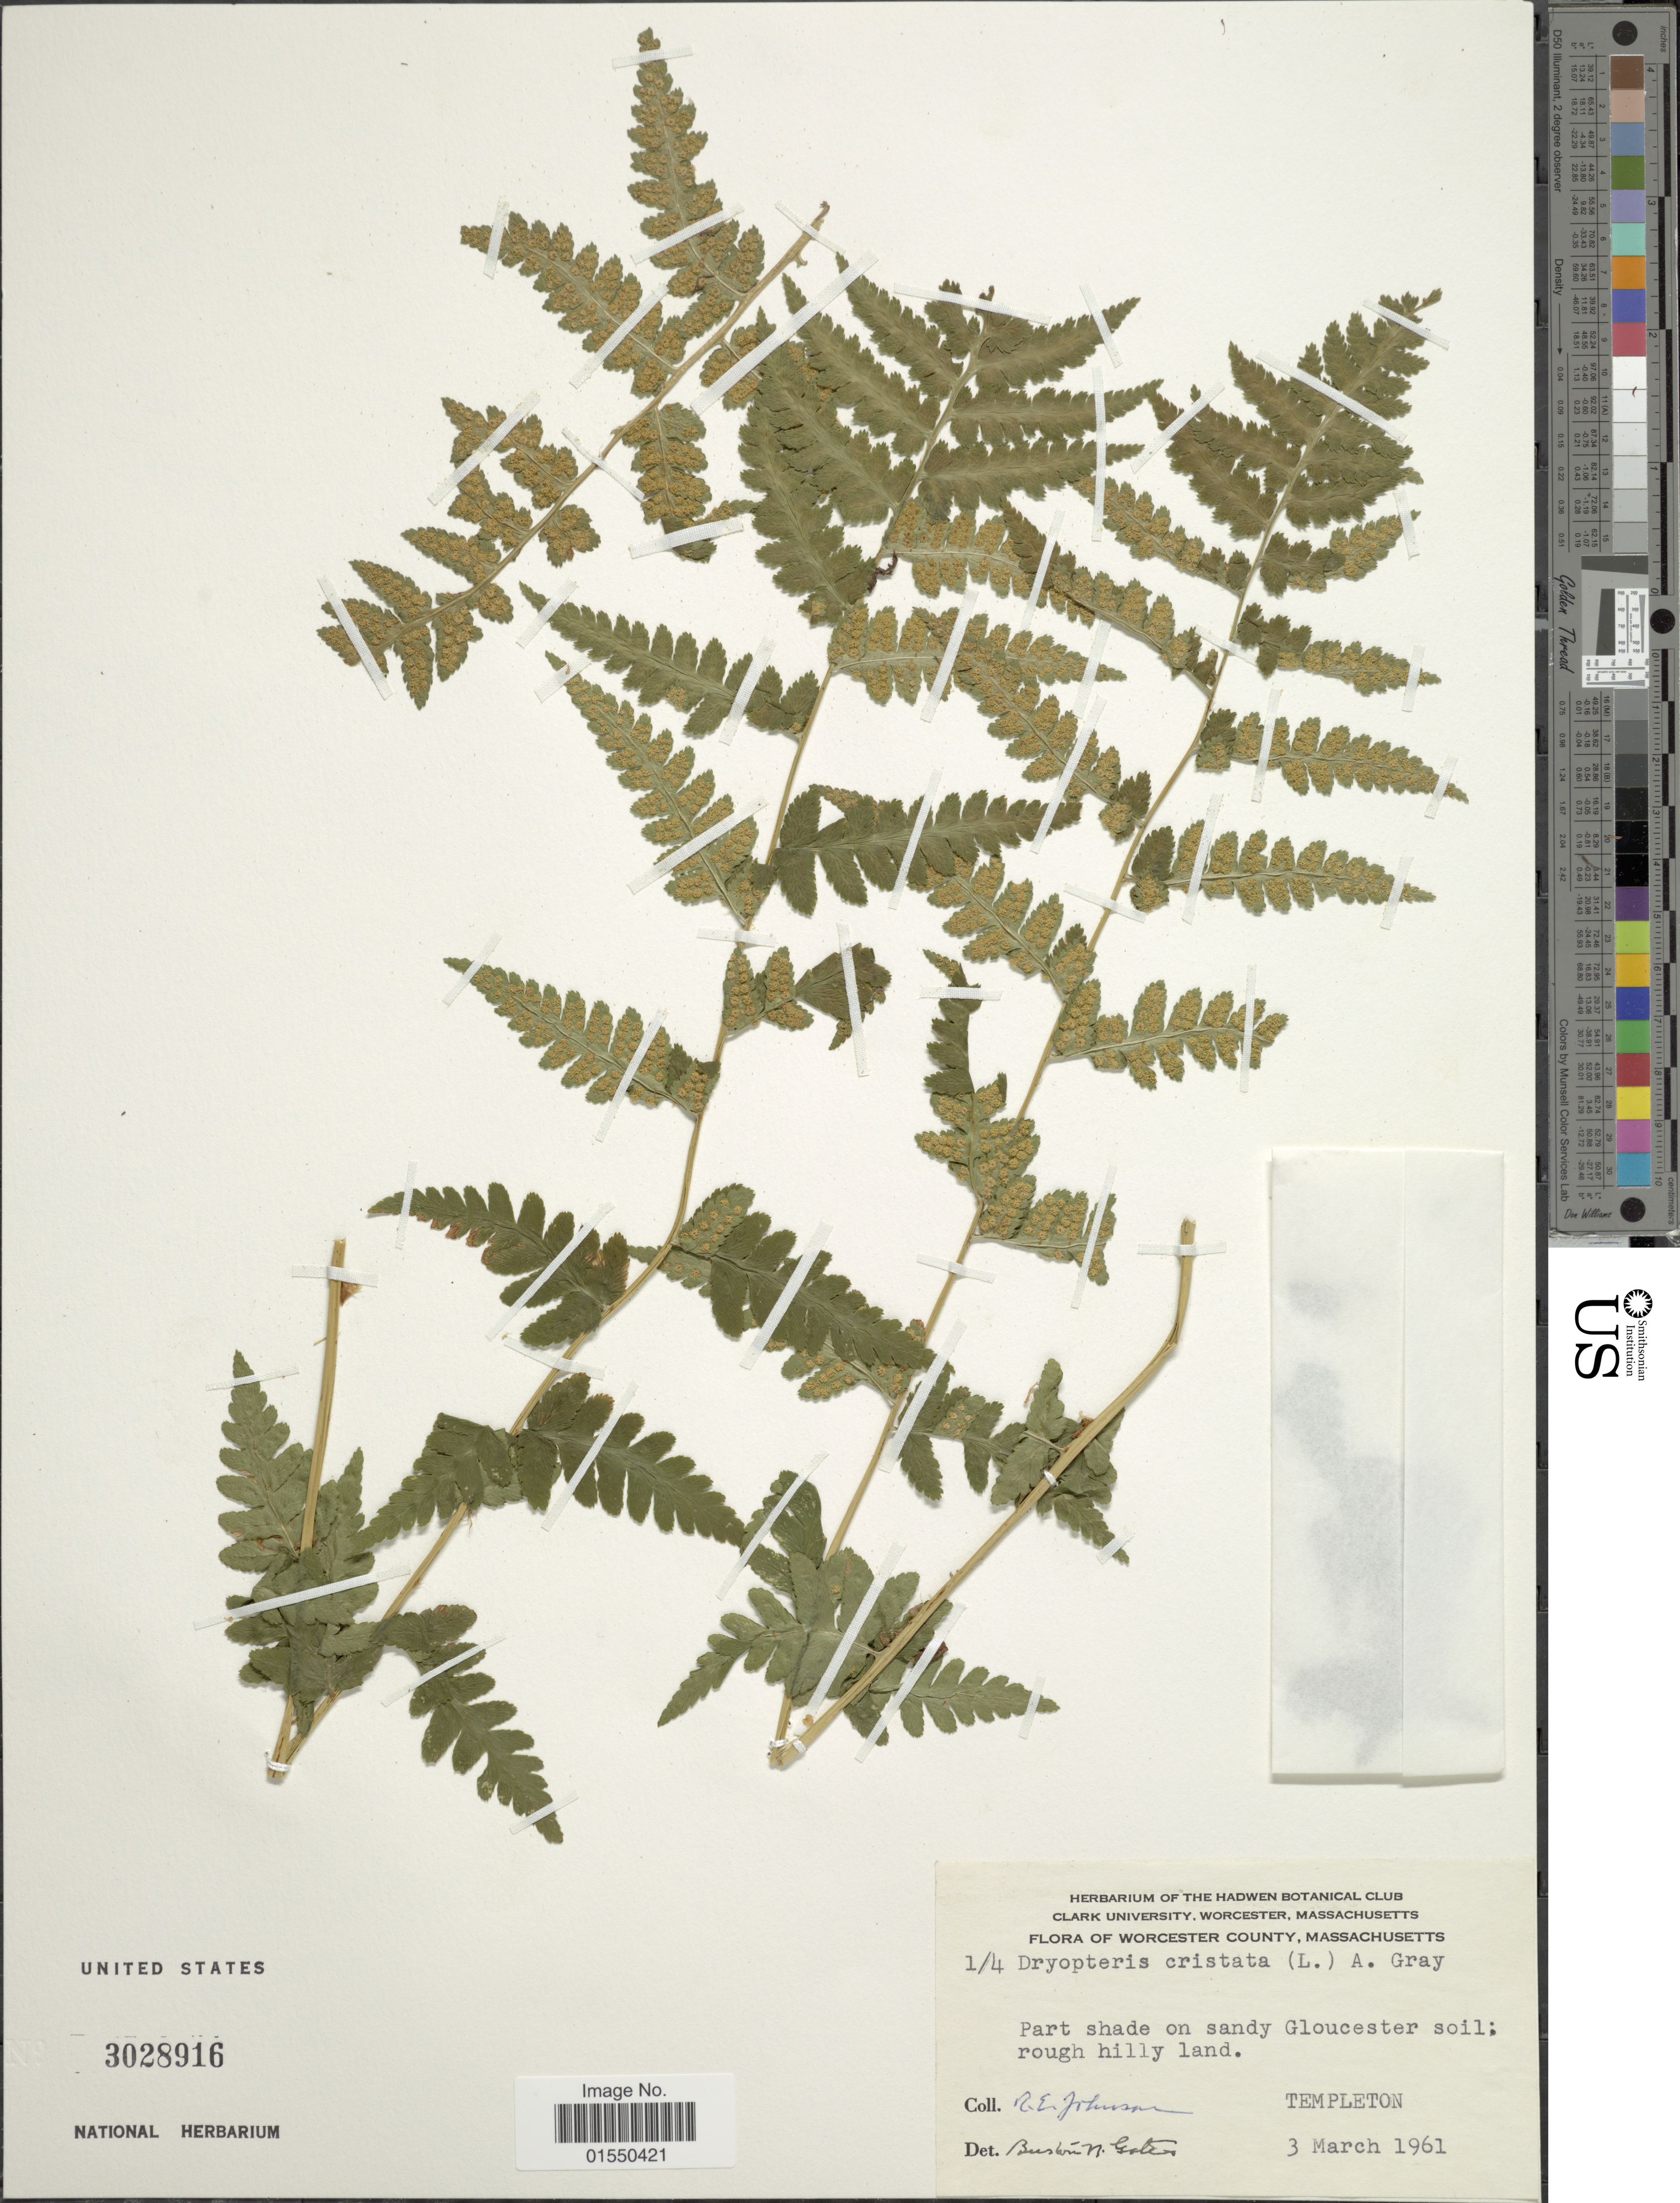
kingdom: Plantae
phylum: Tracheophyta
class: Polypodiopsida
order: Polypodiales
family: Dryopteridaceae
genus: Dryopteris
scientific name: Dryopteris cristata var. spinulosa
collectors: R. Johnson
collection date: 1961-03-03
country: United States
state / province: Massachusetts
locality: Worcester County, Part shade on sandy Gloucester soil; rough hilly land, Templeton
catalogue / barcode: US 3028916